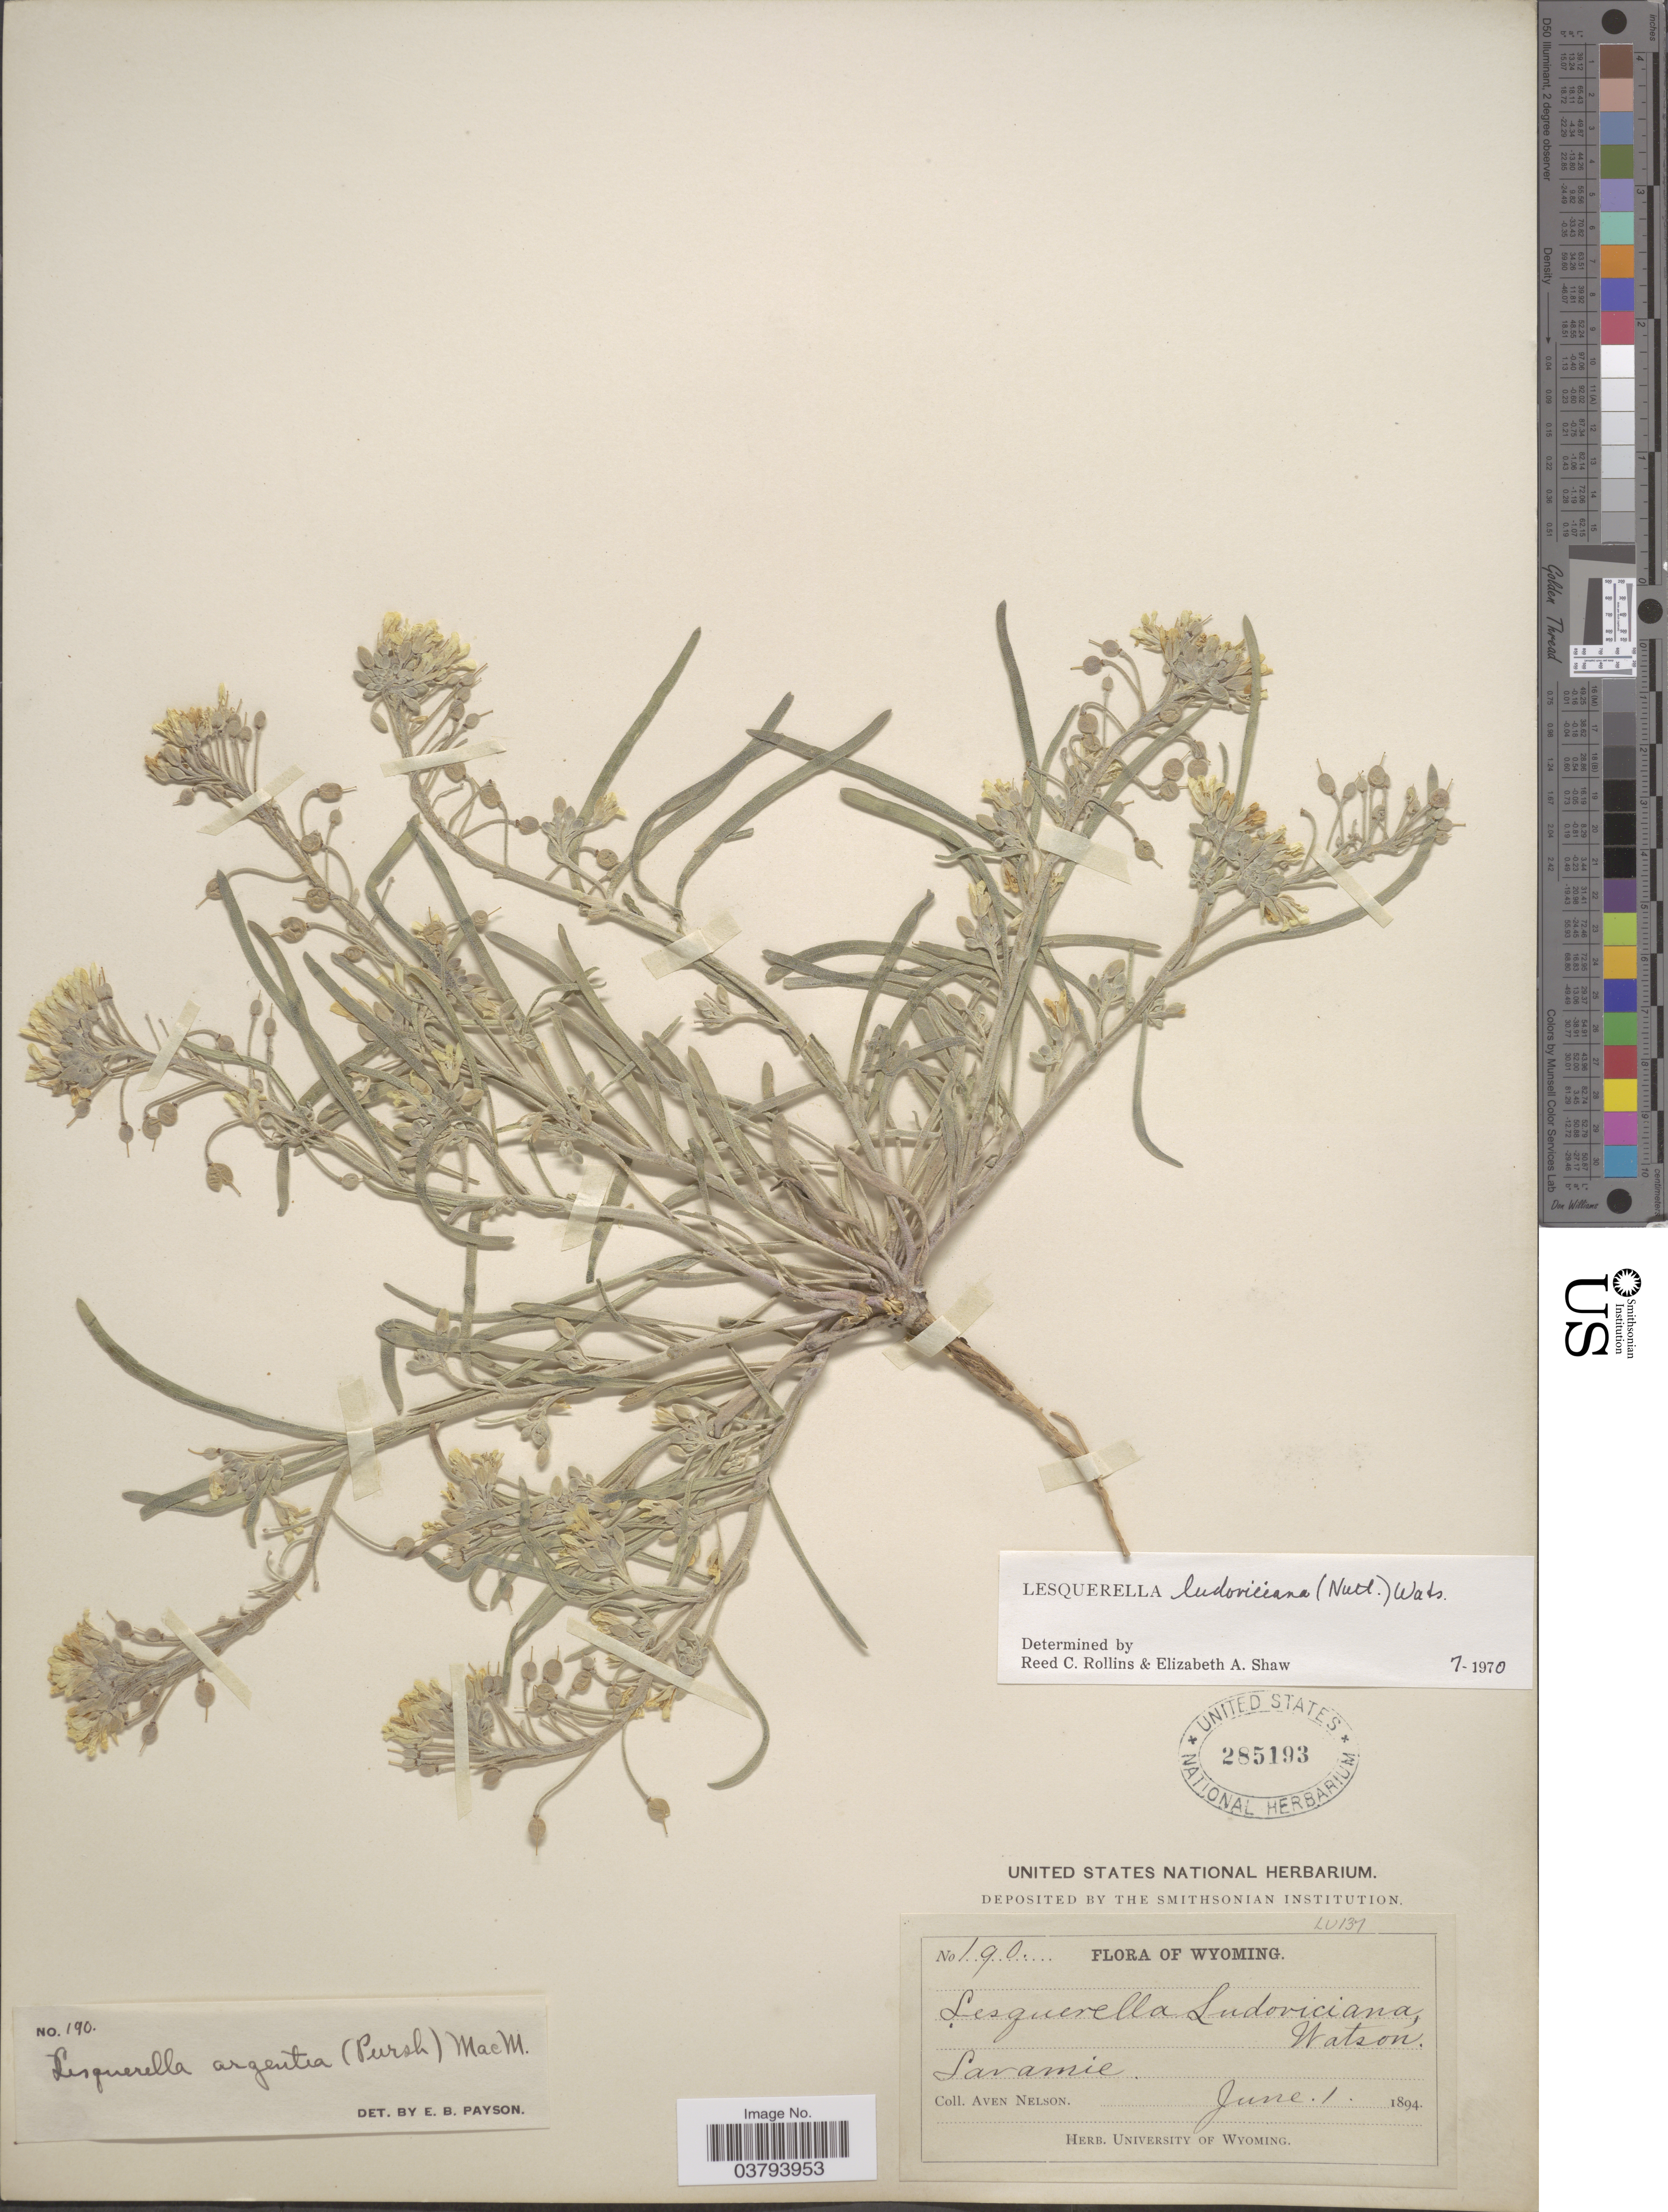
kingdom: Plantae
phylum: Tracheophyta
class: Magnoliopsida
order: Brassicales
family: Brassicaceae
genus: Lesquerella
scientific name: Lesquerella ludoviciana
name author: (Nutt.) S. Watson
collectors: A. Nelson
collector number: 190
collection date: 1894-06-01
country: United States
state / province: Wyoming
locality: Laramie.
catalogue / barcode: US 285193